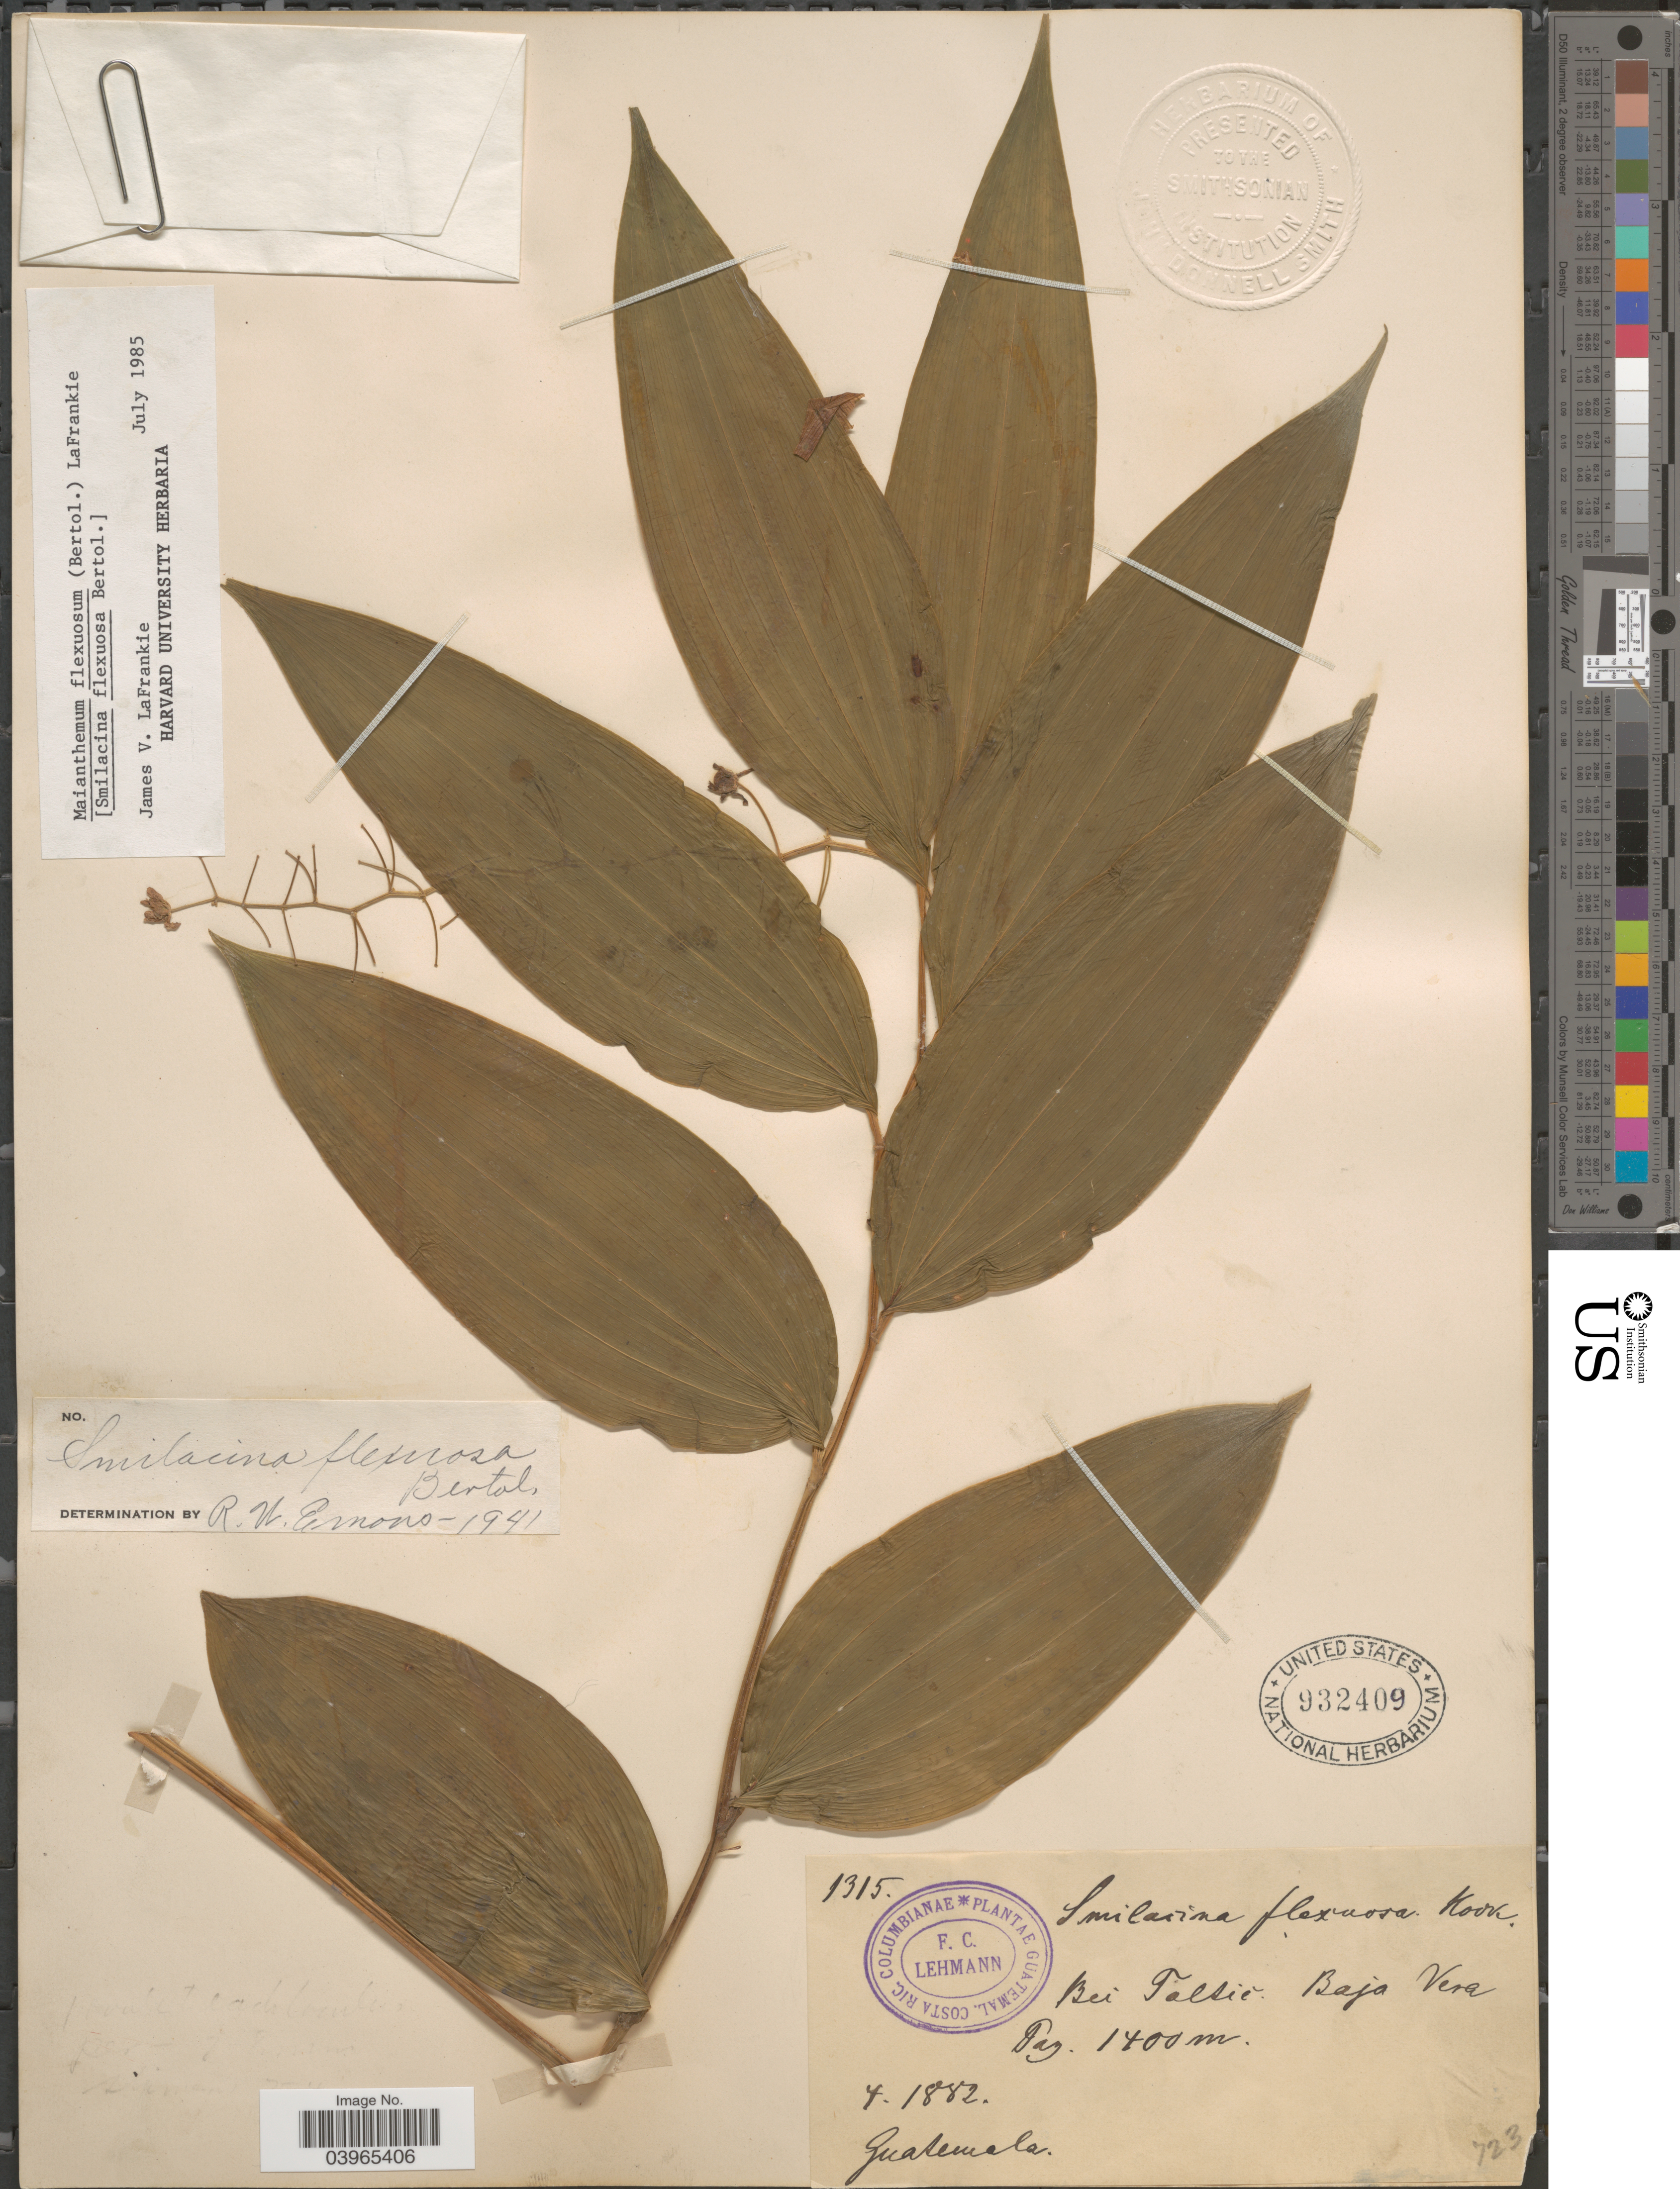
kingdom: Plantae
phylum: Tracheophyta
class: Liliopsida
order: Asparagales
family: Asparagaceae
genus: Maianthemum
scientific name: Maianthemum flexuosum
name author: (Bertol.) LaFrankie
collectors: F. C. Lehmann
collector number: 1315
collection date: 1882-04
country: Guatemala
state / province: Baja Verapaz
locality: Bei Taltic. Baja Vera Paz.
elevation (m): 1400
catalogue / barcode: US 932409